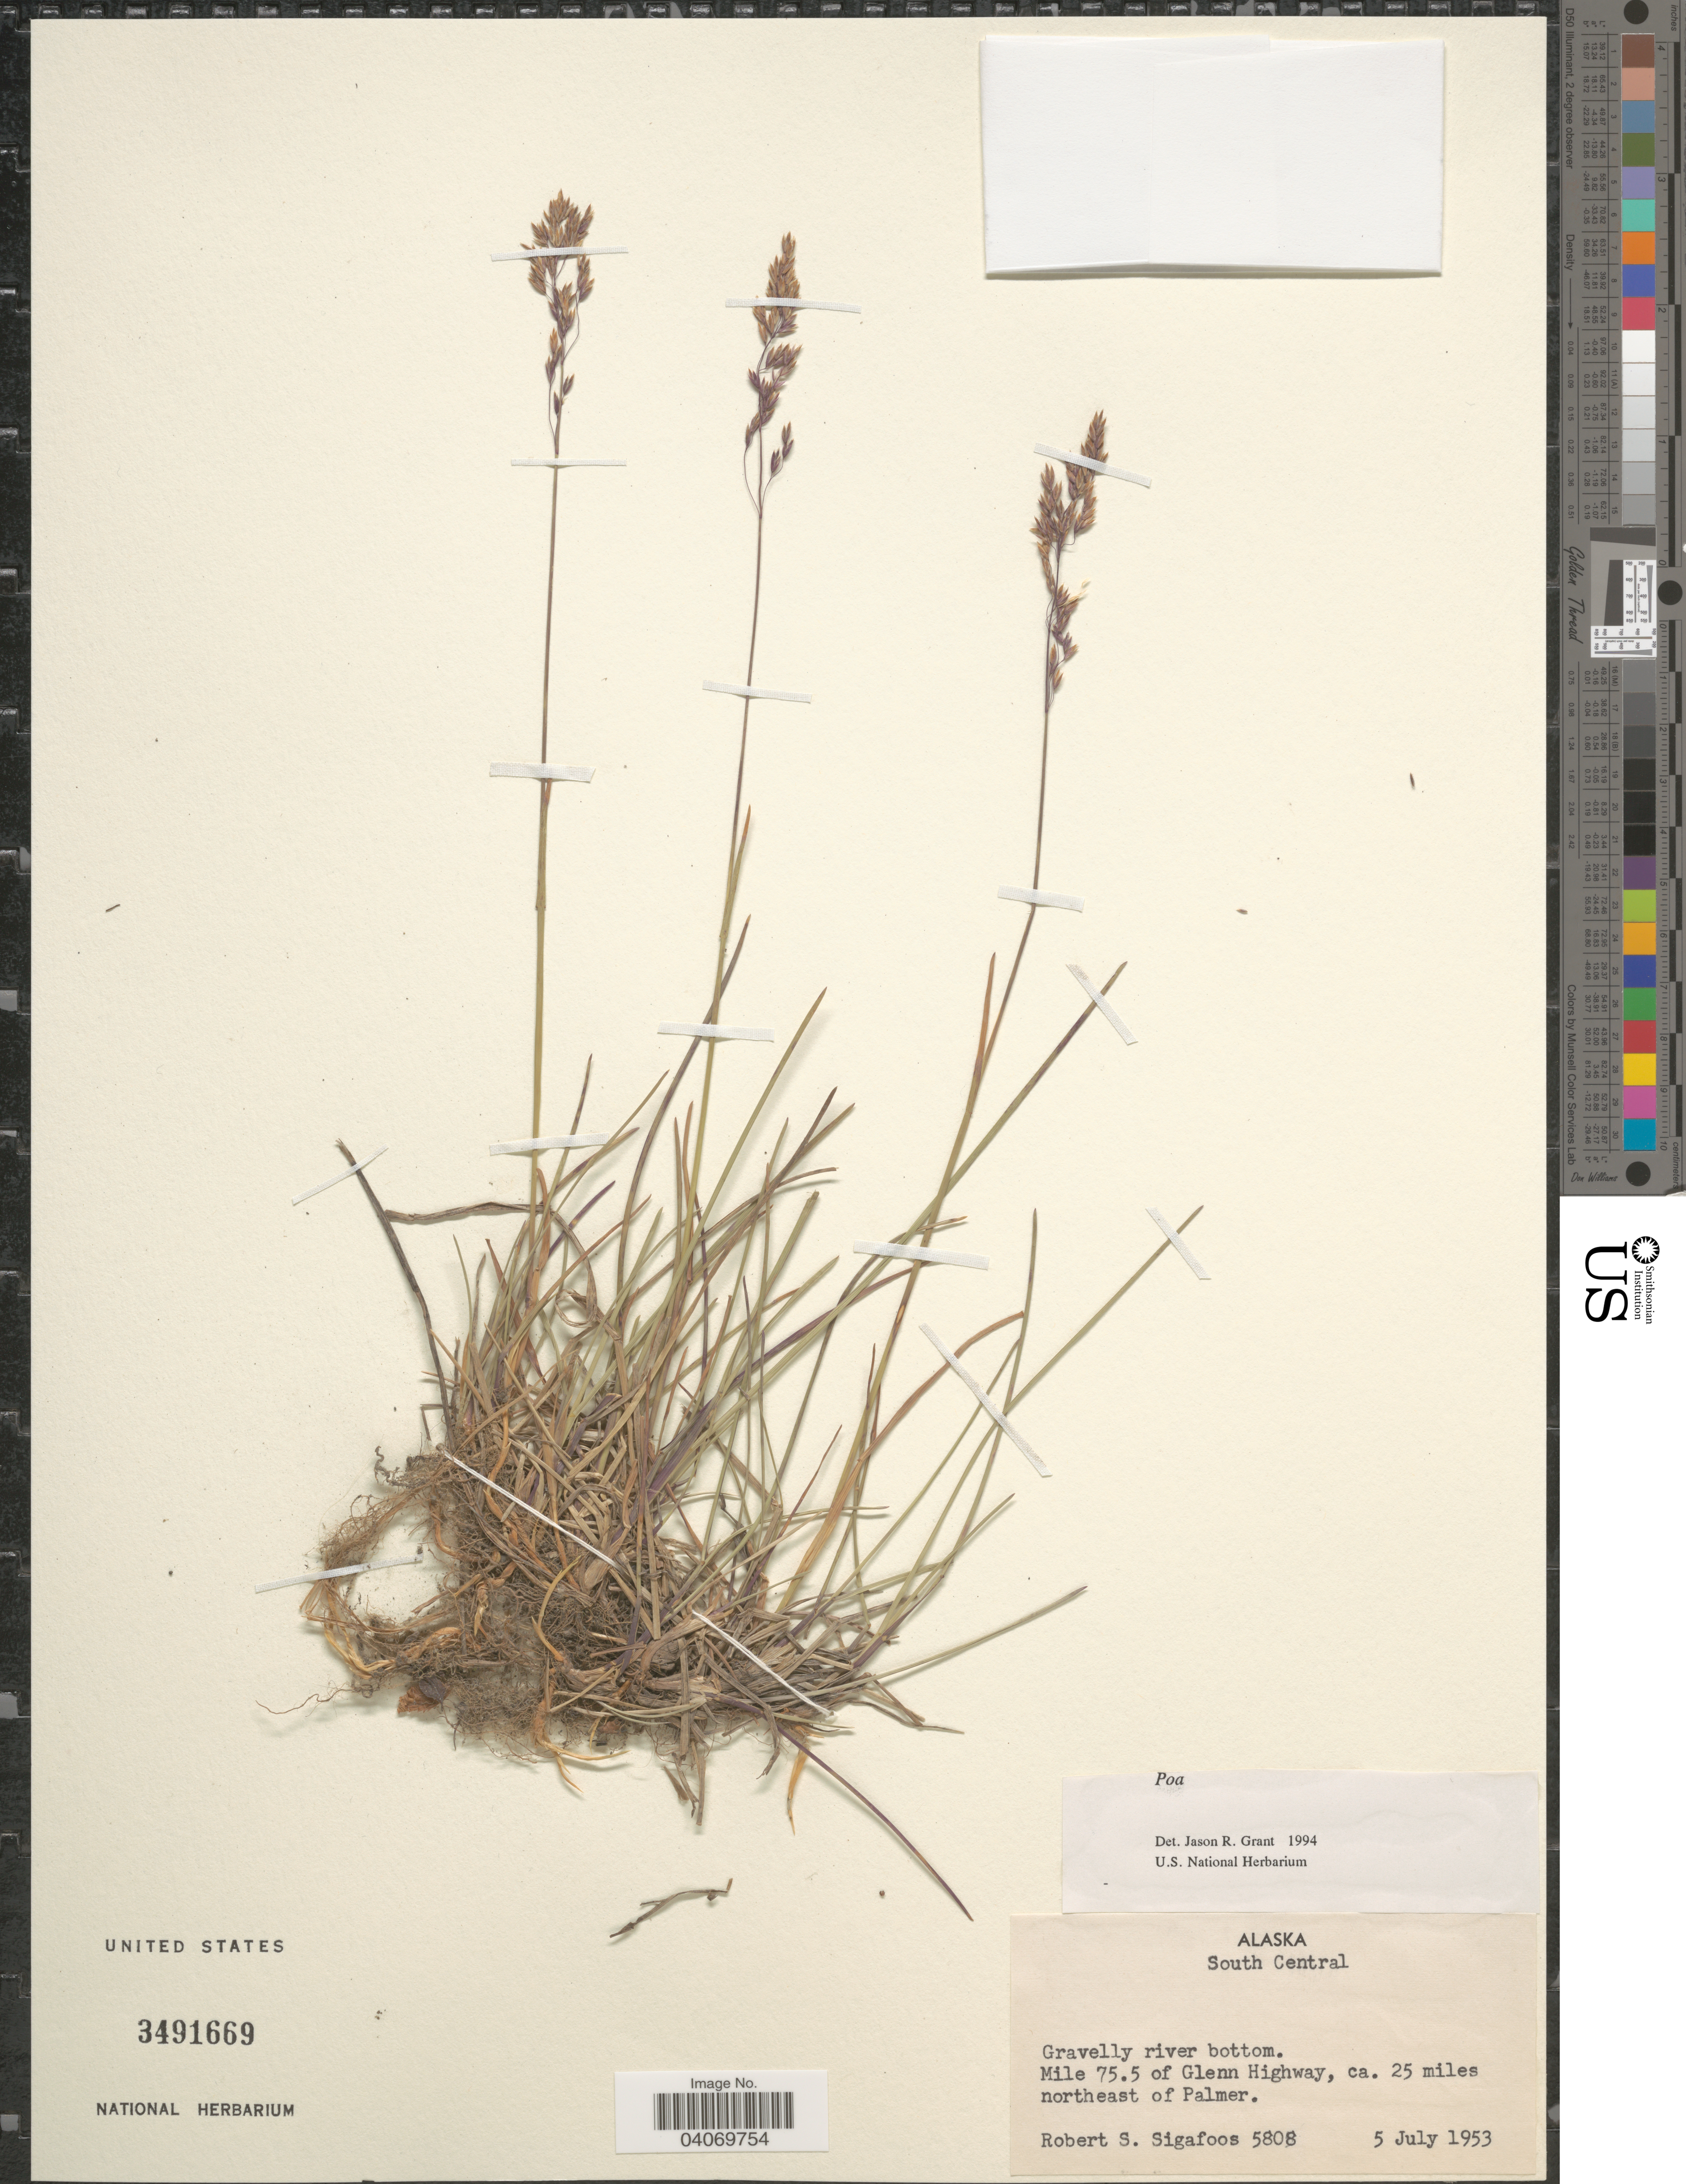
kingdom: Plantae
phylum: Tracheophyta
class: Liliopsida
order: Poales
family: Poaceae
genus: Poa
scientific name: Poa sp.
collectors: R. Sigafoos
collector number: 5808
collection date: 1953-07-05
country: United States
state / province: Alaska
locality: South Central. Gravelly river bottom. Mile 75.5 of Glenn Highway, ca. 25 miles northeast of Palmer.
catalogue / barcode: US 3491669